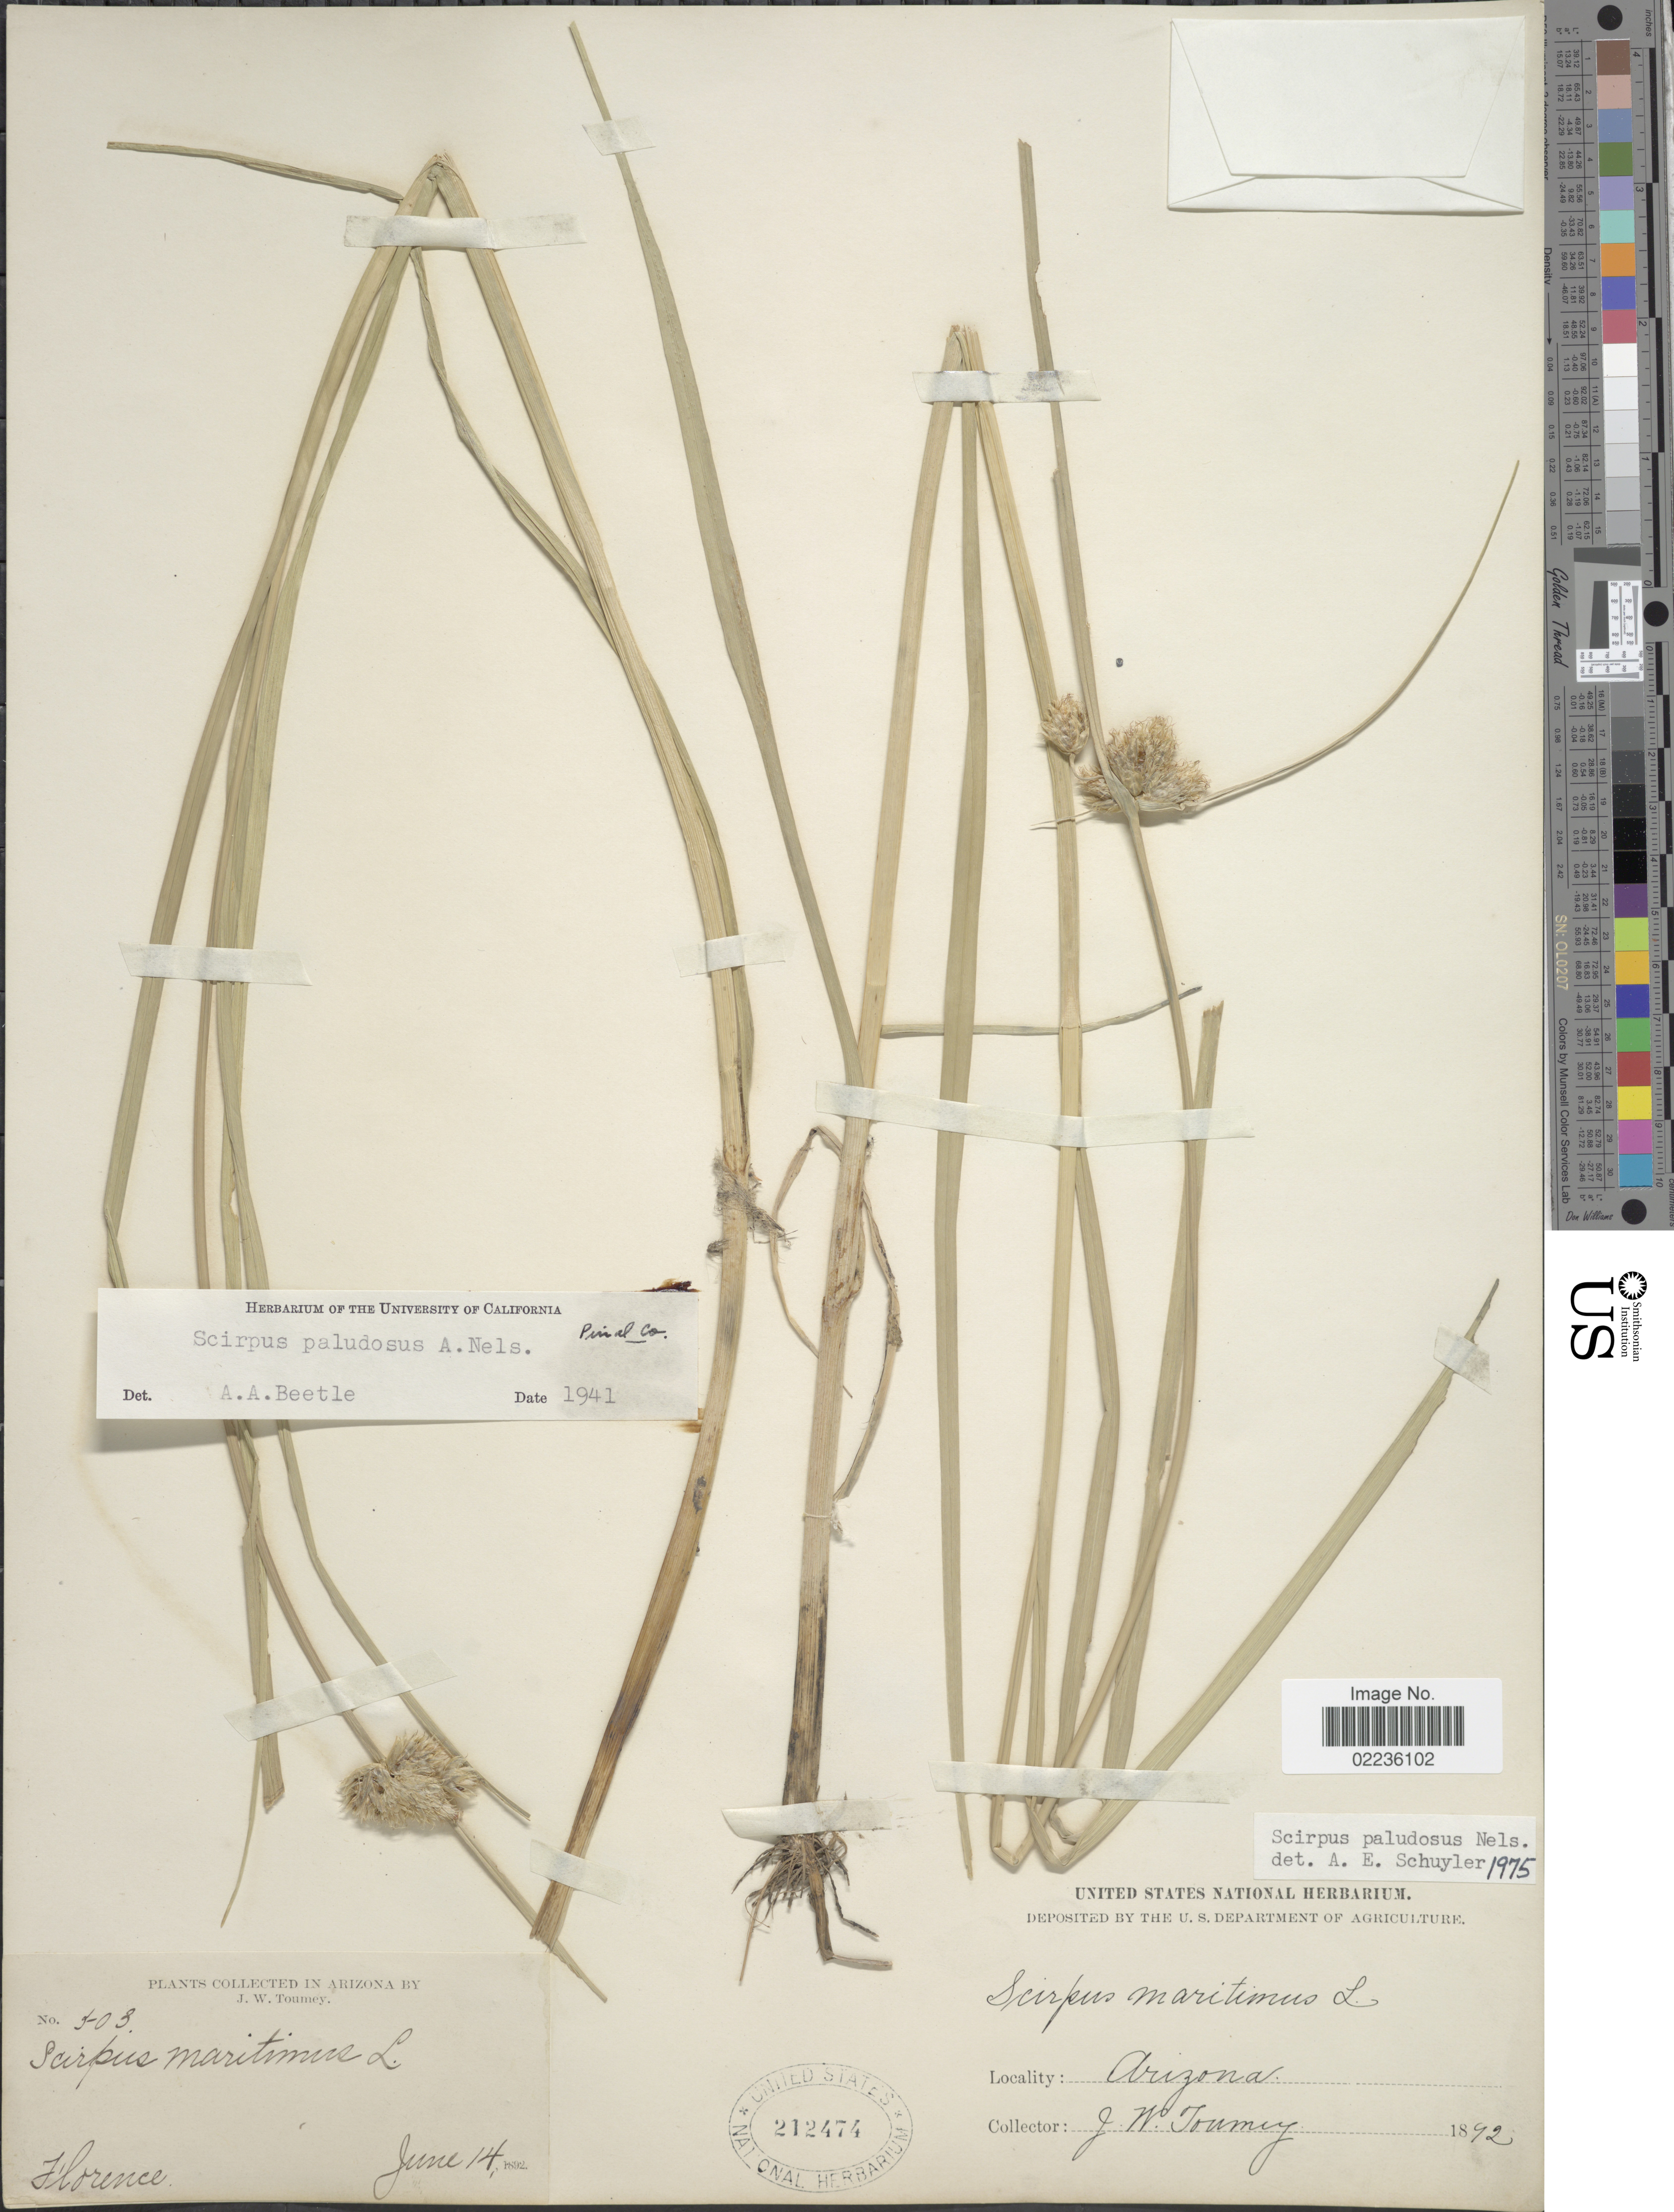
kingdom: Plantae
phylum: Tracheophyta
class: Liliopsida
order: Poales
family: Cyperaceae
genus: Bolboschoenus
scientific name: Bolboschoenus maritimus subsp. paludosus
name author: (A. Nelson) T. Koyama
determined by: Strong, M. T., (US), Smithsonian Institution - National Museum of Natural History (UNITED STATES)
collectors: J. W. Toumey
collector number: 503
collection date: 1892-06-14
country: United States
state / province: Arizona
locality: Florence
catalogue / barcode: US 212474